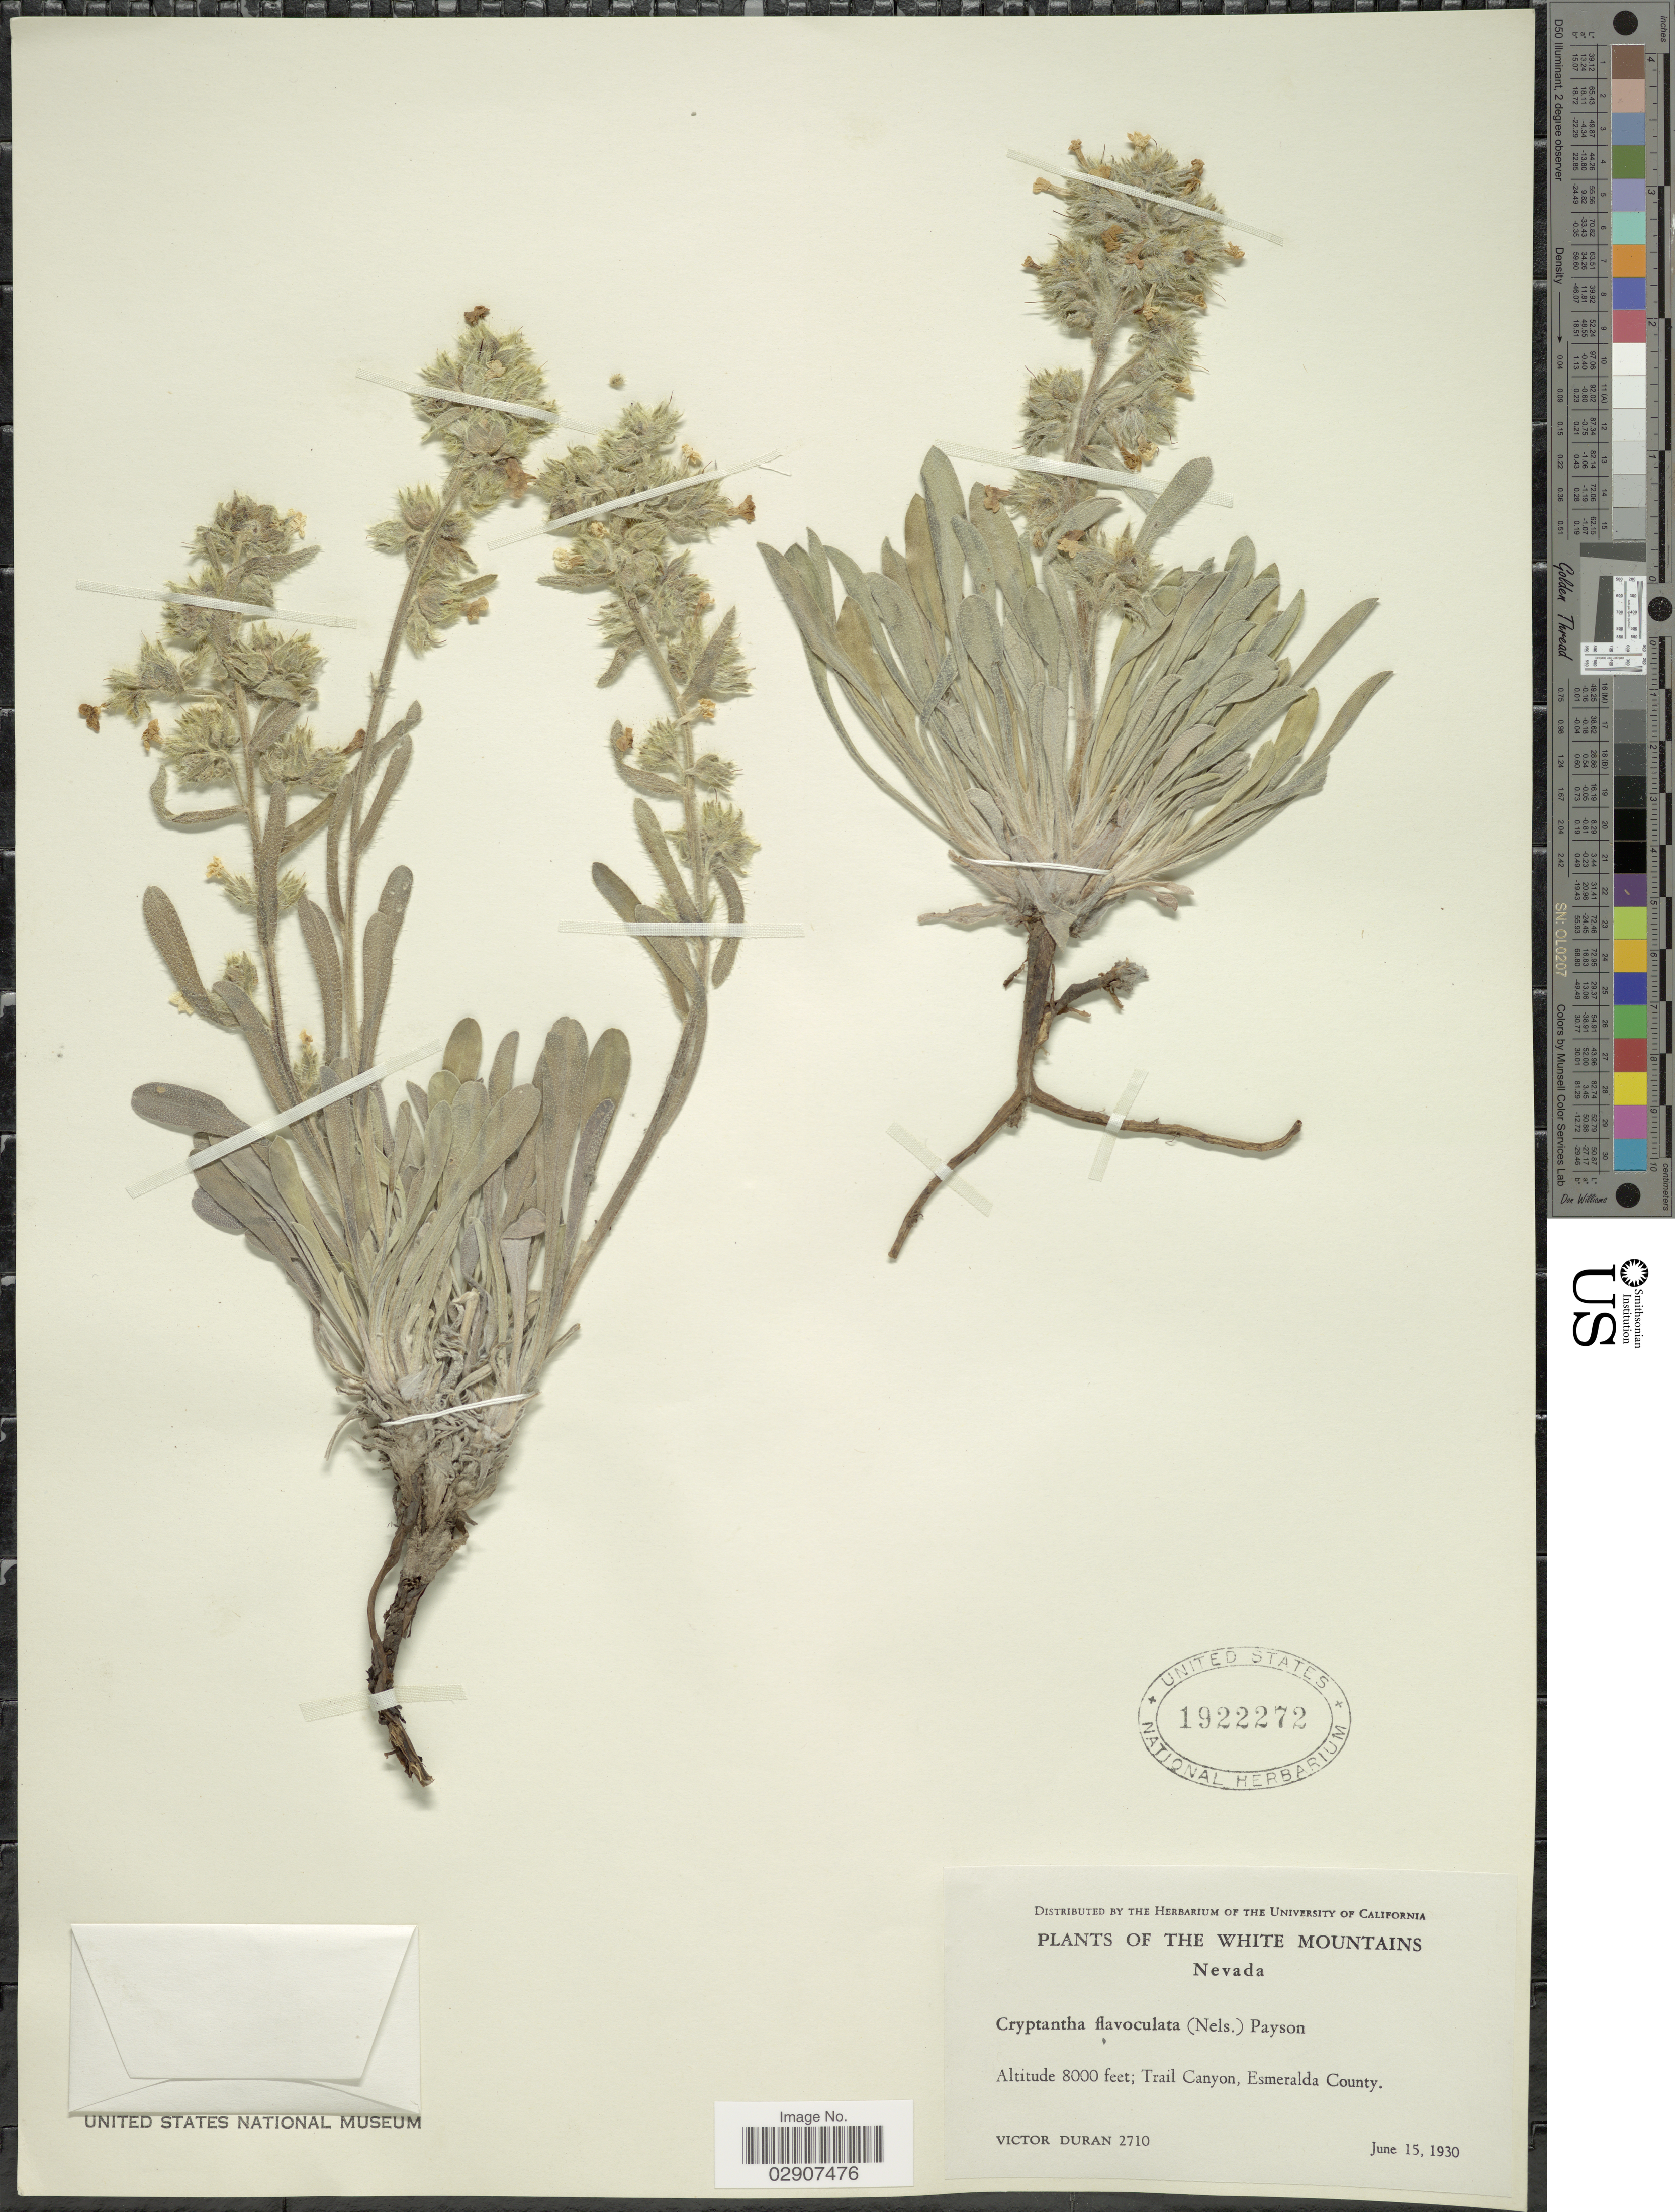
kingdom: Plantae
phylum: Tracheophyta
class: Magnoliopsida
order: Boraginales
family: Boraginaceae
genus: Cryptantha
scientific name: Cryptantha flavoculata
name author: (A. Nelson) Payson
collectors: V. Duran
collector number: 2710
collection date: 1930-06-15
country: United States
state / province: Nevada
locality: The White Mountains, Trail Canyon, Esmeralda County.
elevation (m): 2438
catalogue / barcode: US 1922272